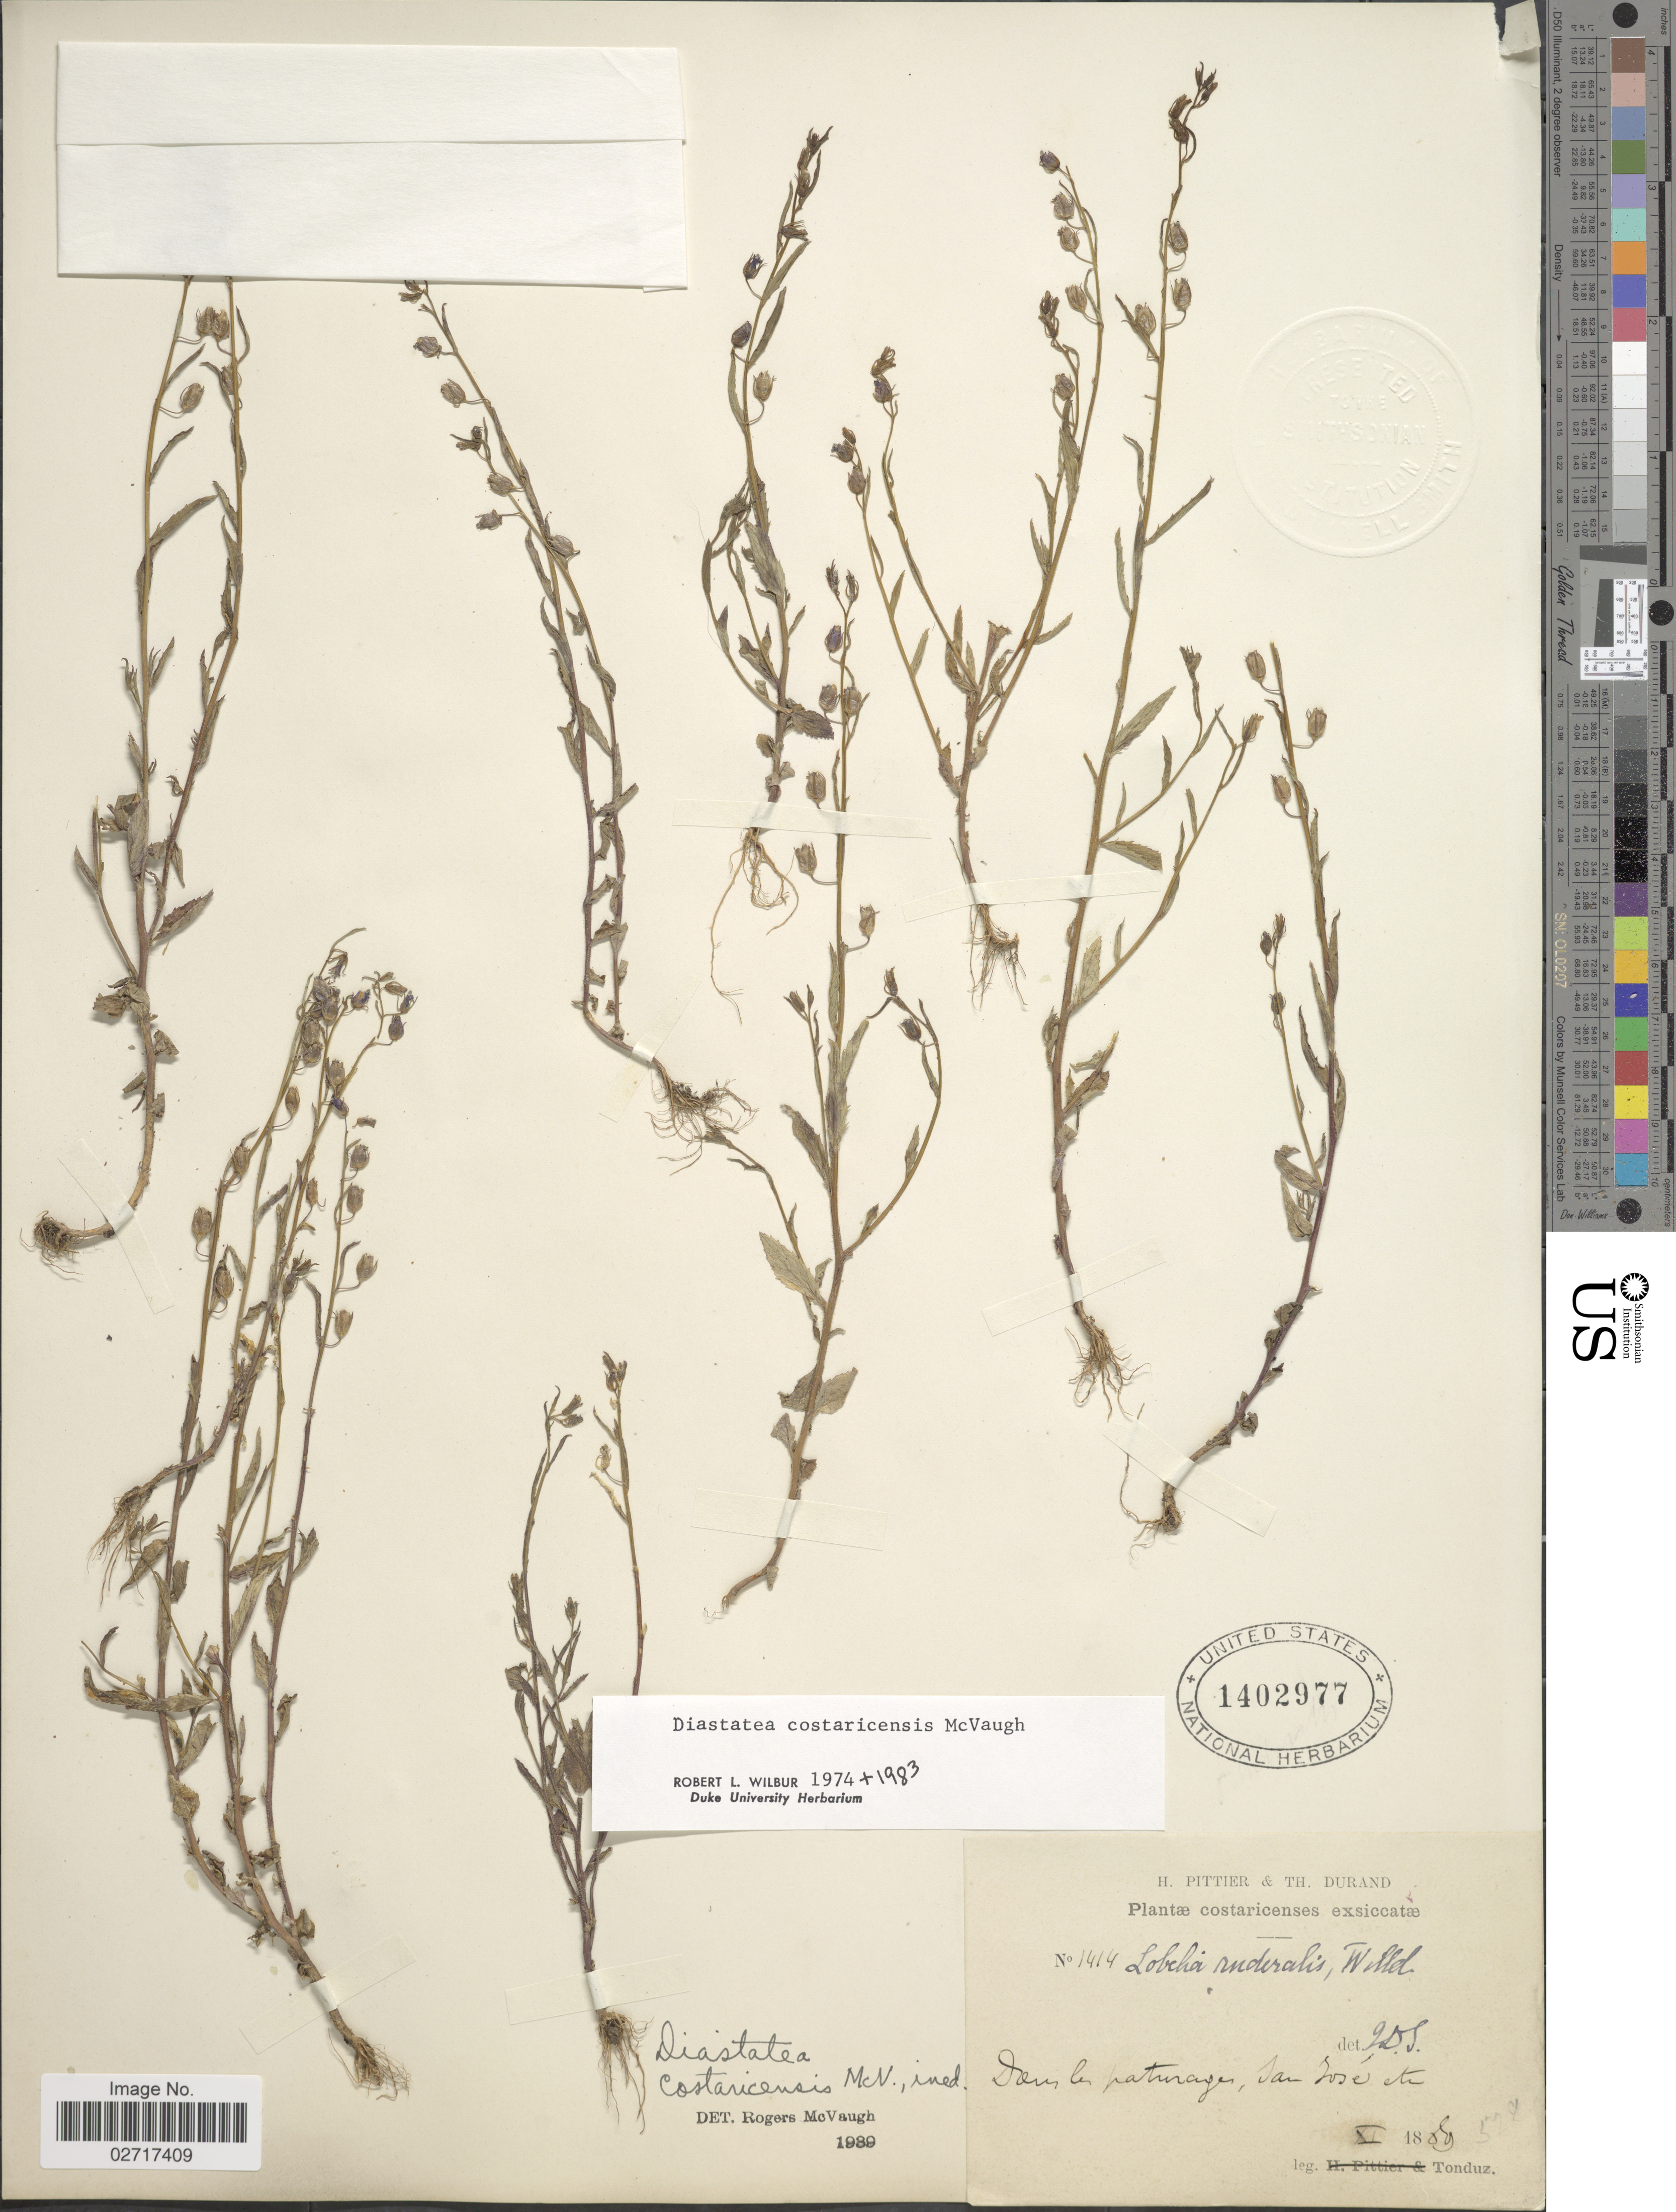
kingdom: Plantae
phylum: Tracheophyta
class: Magnoliopsida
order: Asterales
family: Campanulaceae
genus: Diastatea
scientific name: Diastatea costaricensis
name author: McVaugh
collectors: A. Tonduz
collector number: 1414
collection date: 1869-11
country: Costa Rica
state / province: San José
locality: Dans les paturages, San José etc.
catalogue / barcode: US 1402977